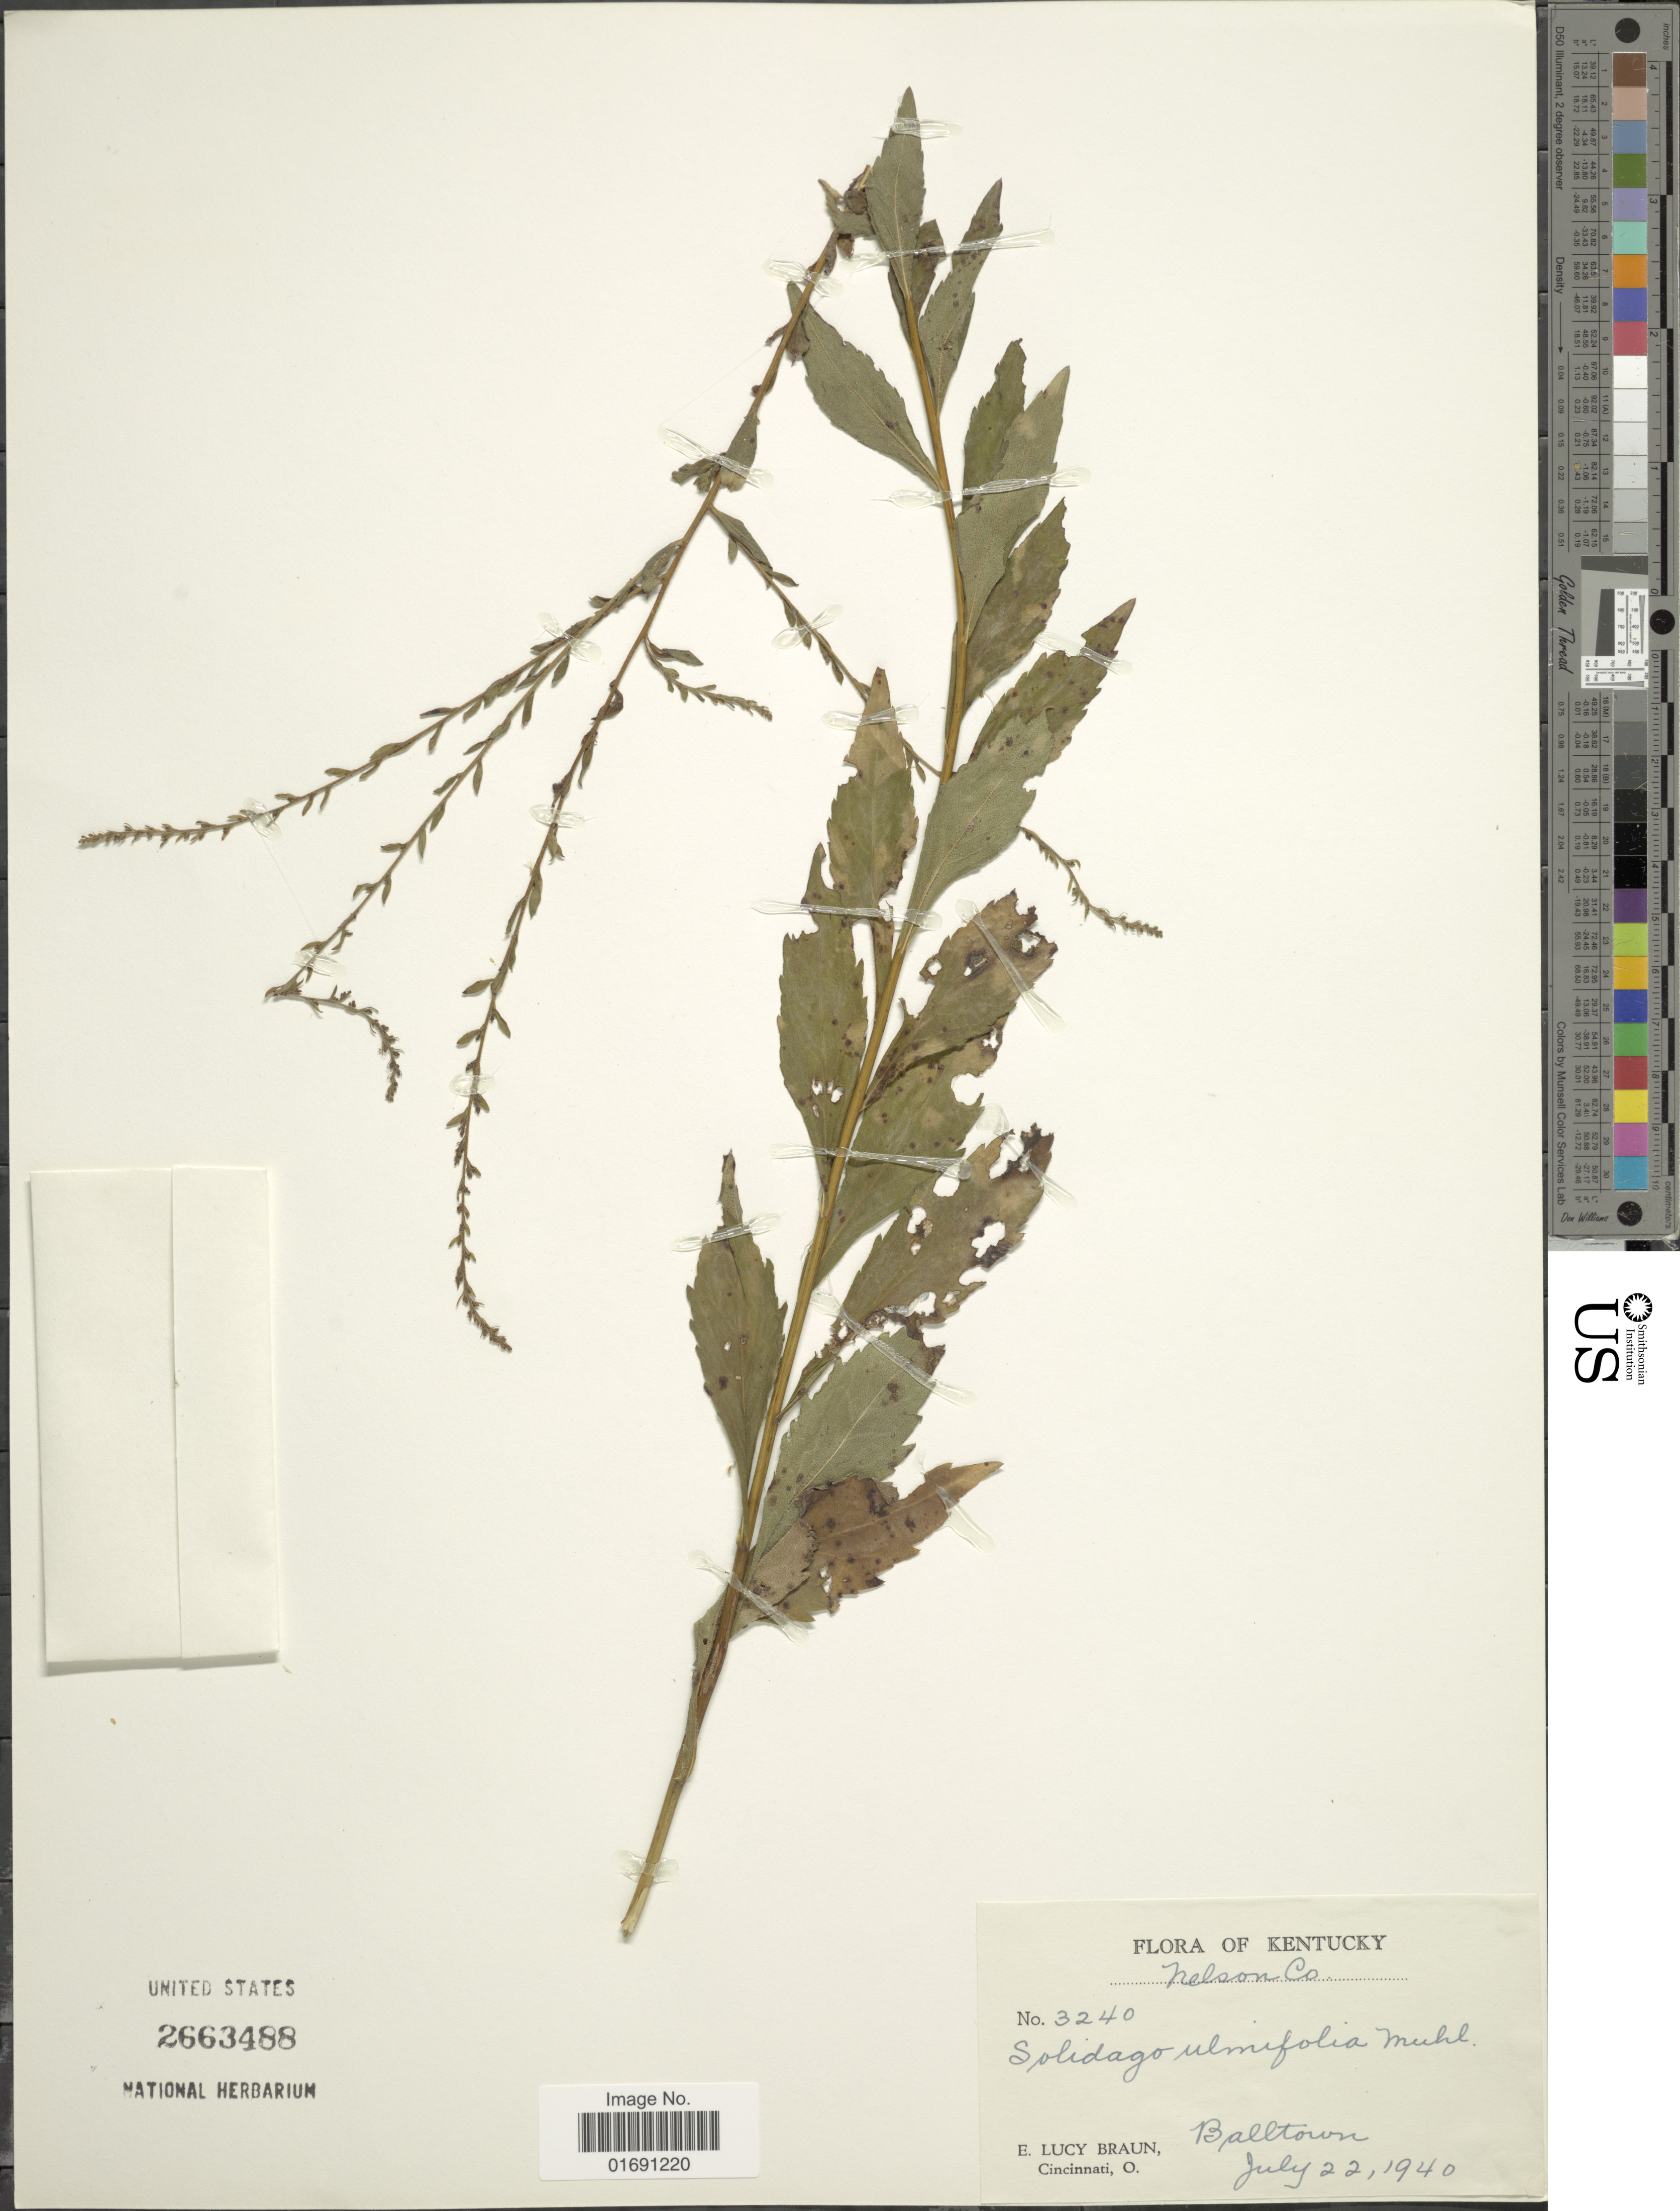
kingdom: Plantae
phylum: Tracheophyta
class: Magnoliopsida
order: Asterales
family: Asteraceae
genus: Solidago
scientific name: Solidago ulmifolia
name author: Muhl. ex Willd.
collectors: E. L. Braun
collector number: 3240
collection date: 1940-07-22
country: United States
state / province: Kentucky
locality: Nelson Co, Balltown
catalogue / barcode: US 2663488